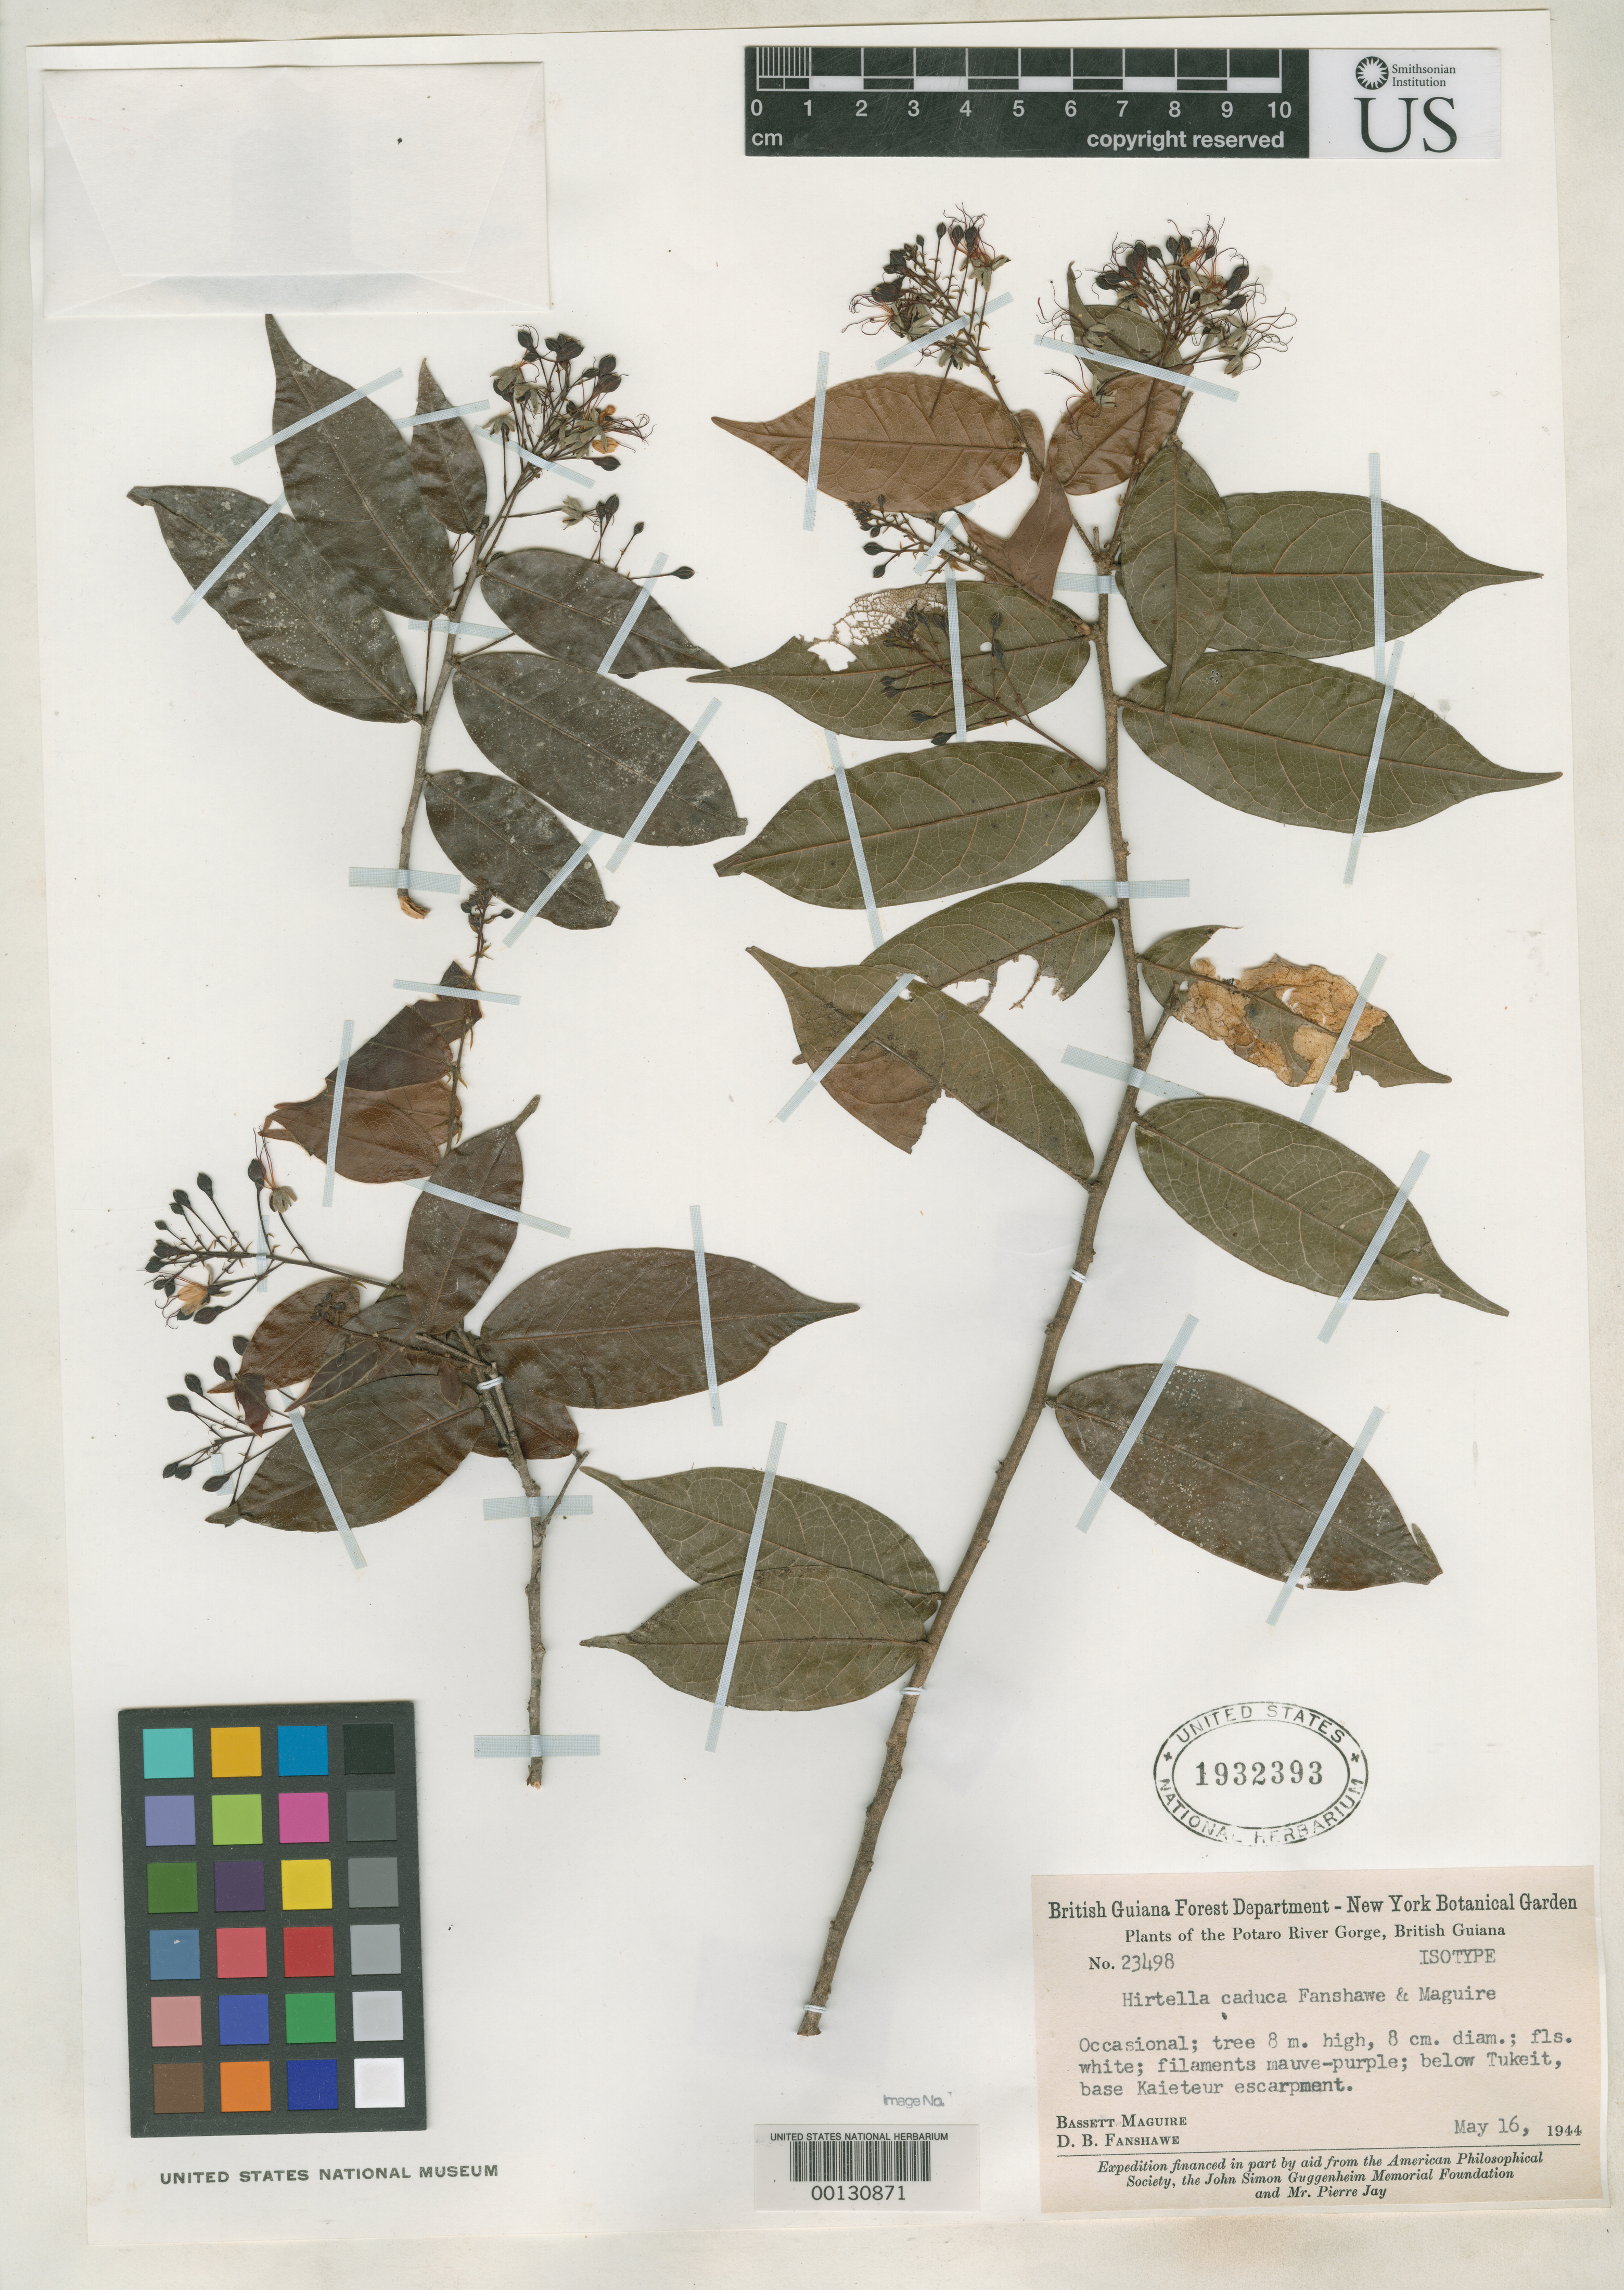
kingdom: Plantae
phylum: Tracheophyta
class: Magnoliopsida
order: Malpighiales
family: Chrysobalanaceae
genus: Hirtella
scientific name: Hirtella caduca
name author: Fanshawe & Maguire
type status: Isotype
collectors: B. Maguire & D. B. Fanshawe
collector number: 23498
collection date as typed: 16 May 1944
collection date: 1944-05-16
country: Guyana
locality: Potaro River Gorge, below Tukeit, base Kaieteur escarpment.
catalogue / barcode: US 1932393